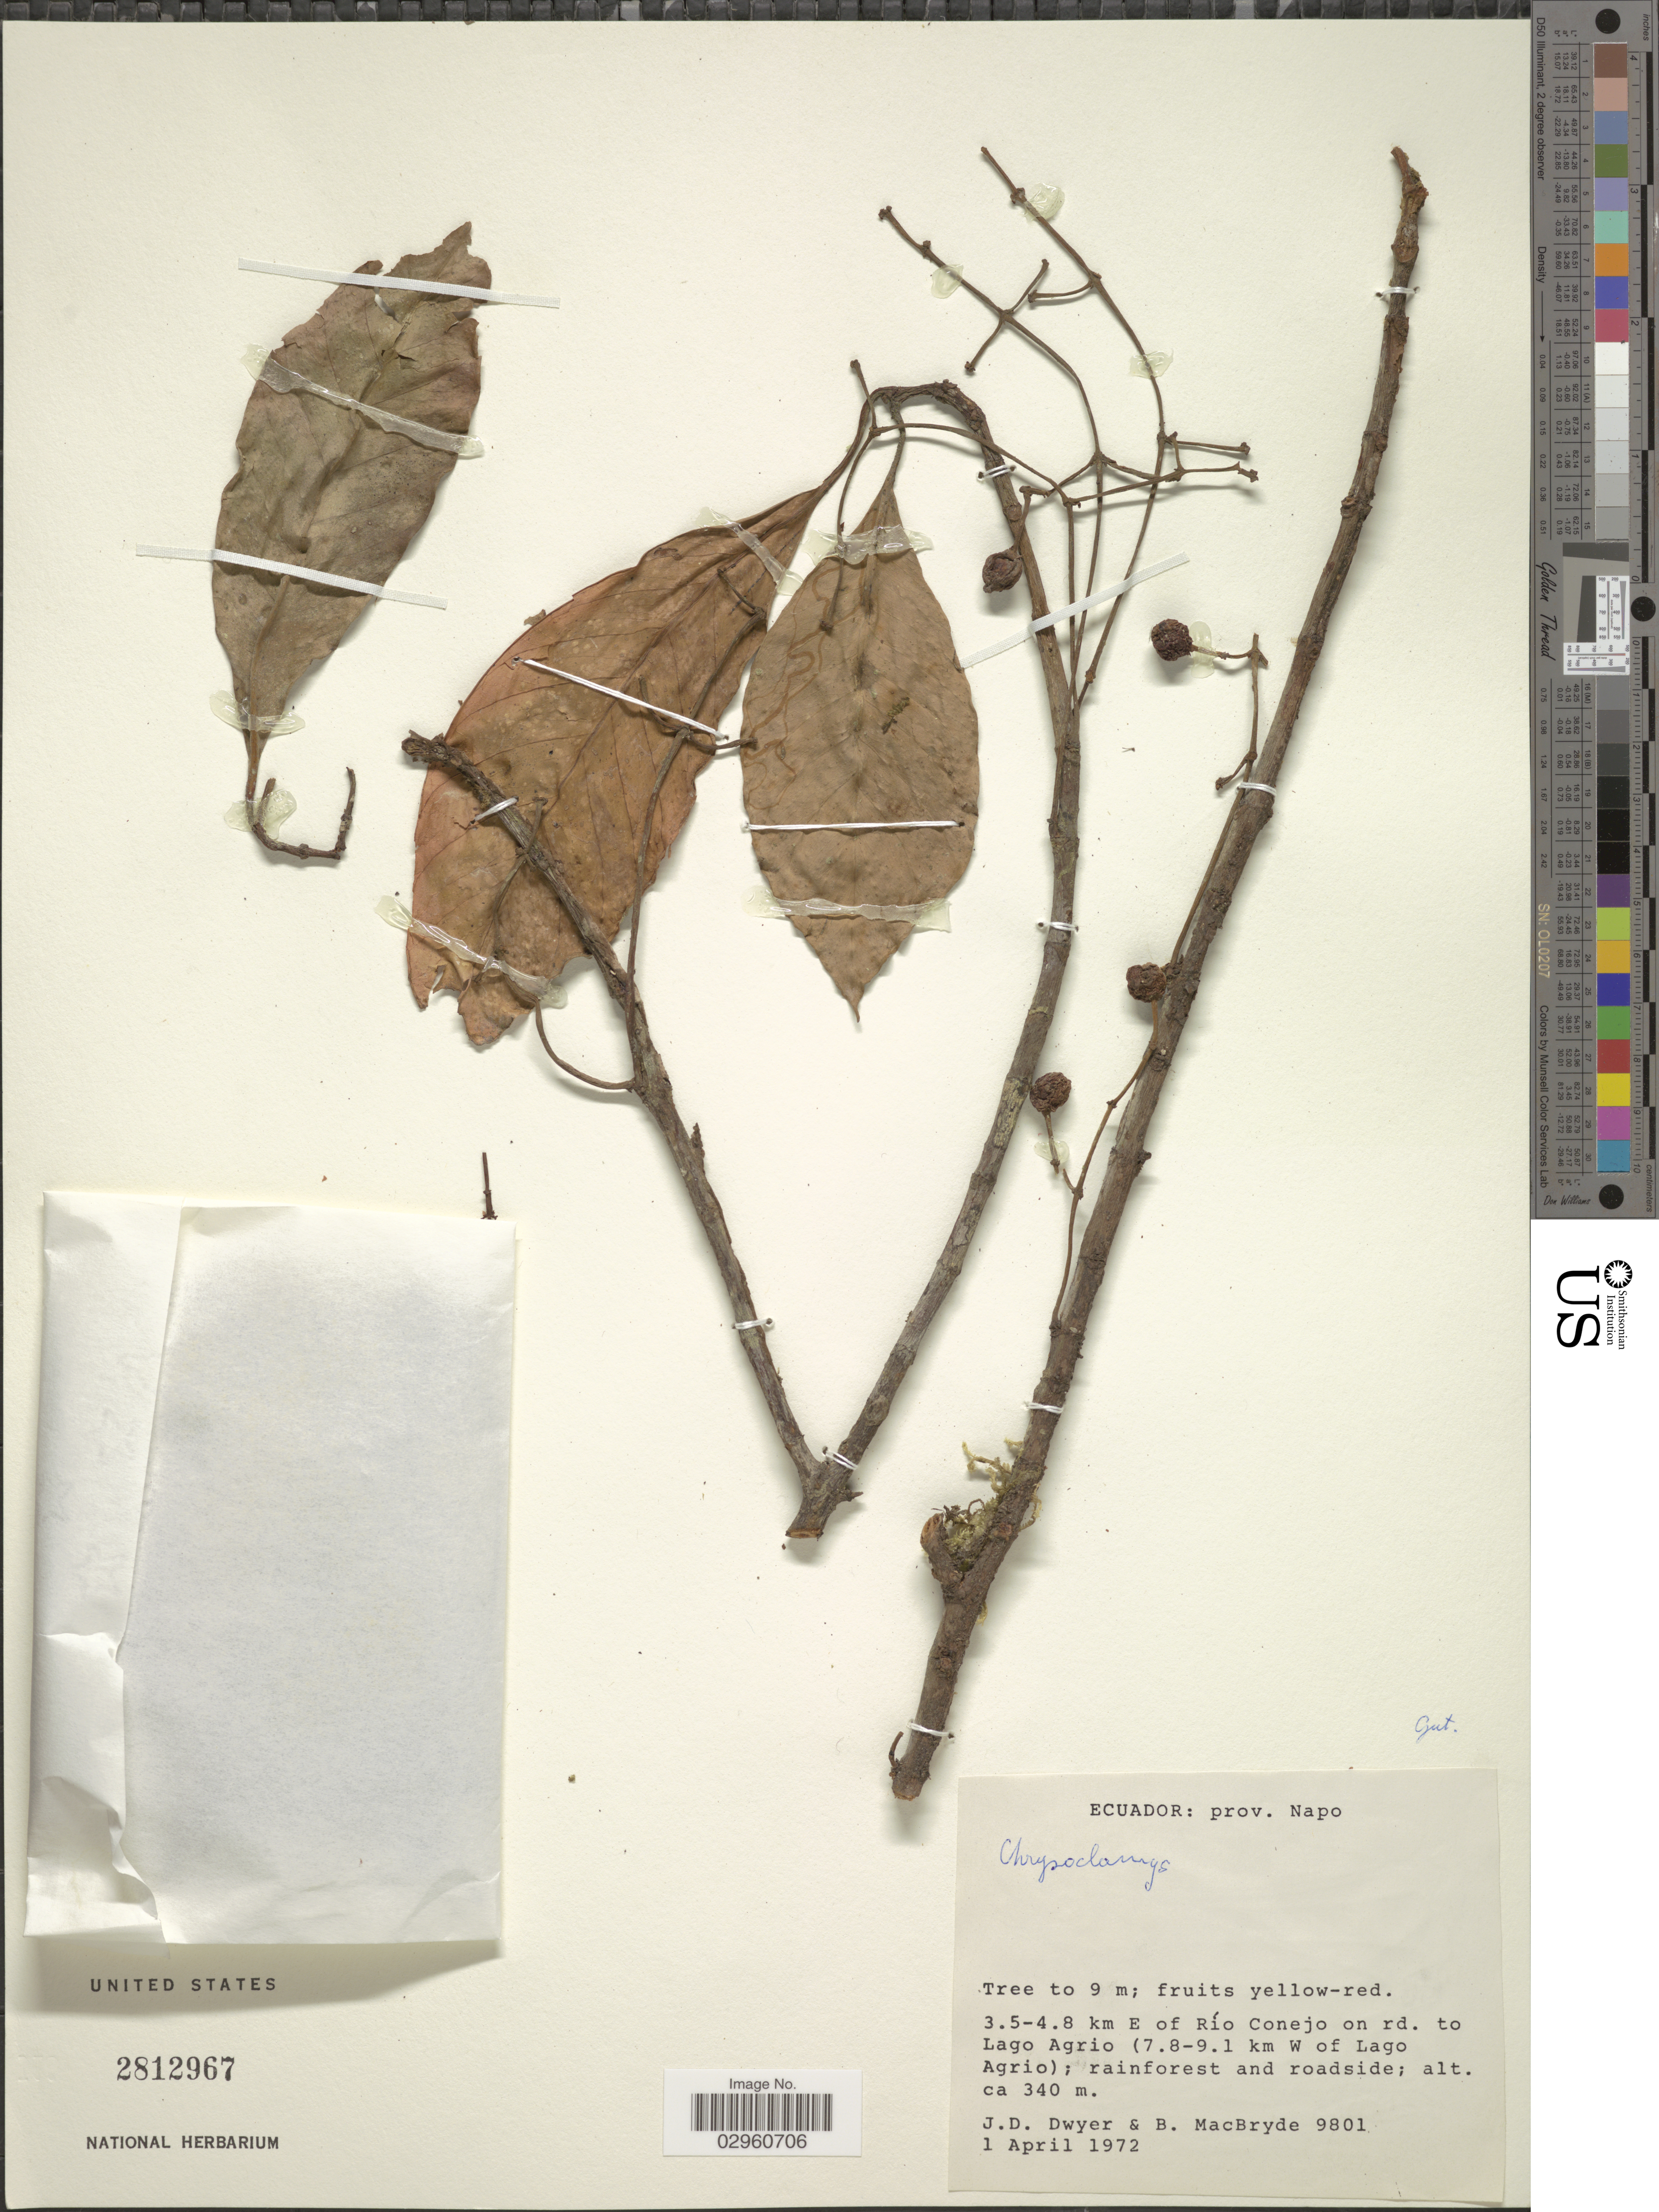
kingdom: Plantae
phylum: Tracheophyta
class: Magnoliopsida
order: Malpighiales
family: Clusiaceae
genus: Chrysochlamys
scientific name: Chrysochlamys sp.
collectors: J. D. Dwyer & B. MacBryde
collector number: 9801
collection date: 1972-04-01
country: Ecuador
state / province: Napo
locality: Prov. Napo. 3.5-4.8 km E of Río Conejo on rd. to Lago Agrio (7.8-9.1 km W of Lago Agrio).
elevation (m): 340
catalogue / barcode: US 2812967